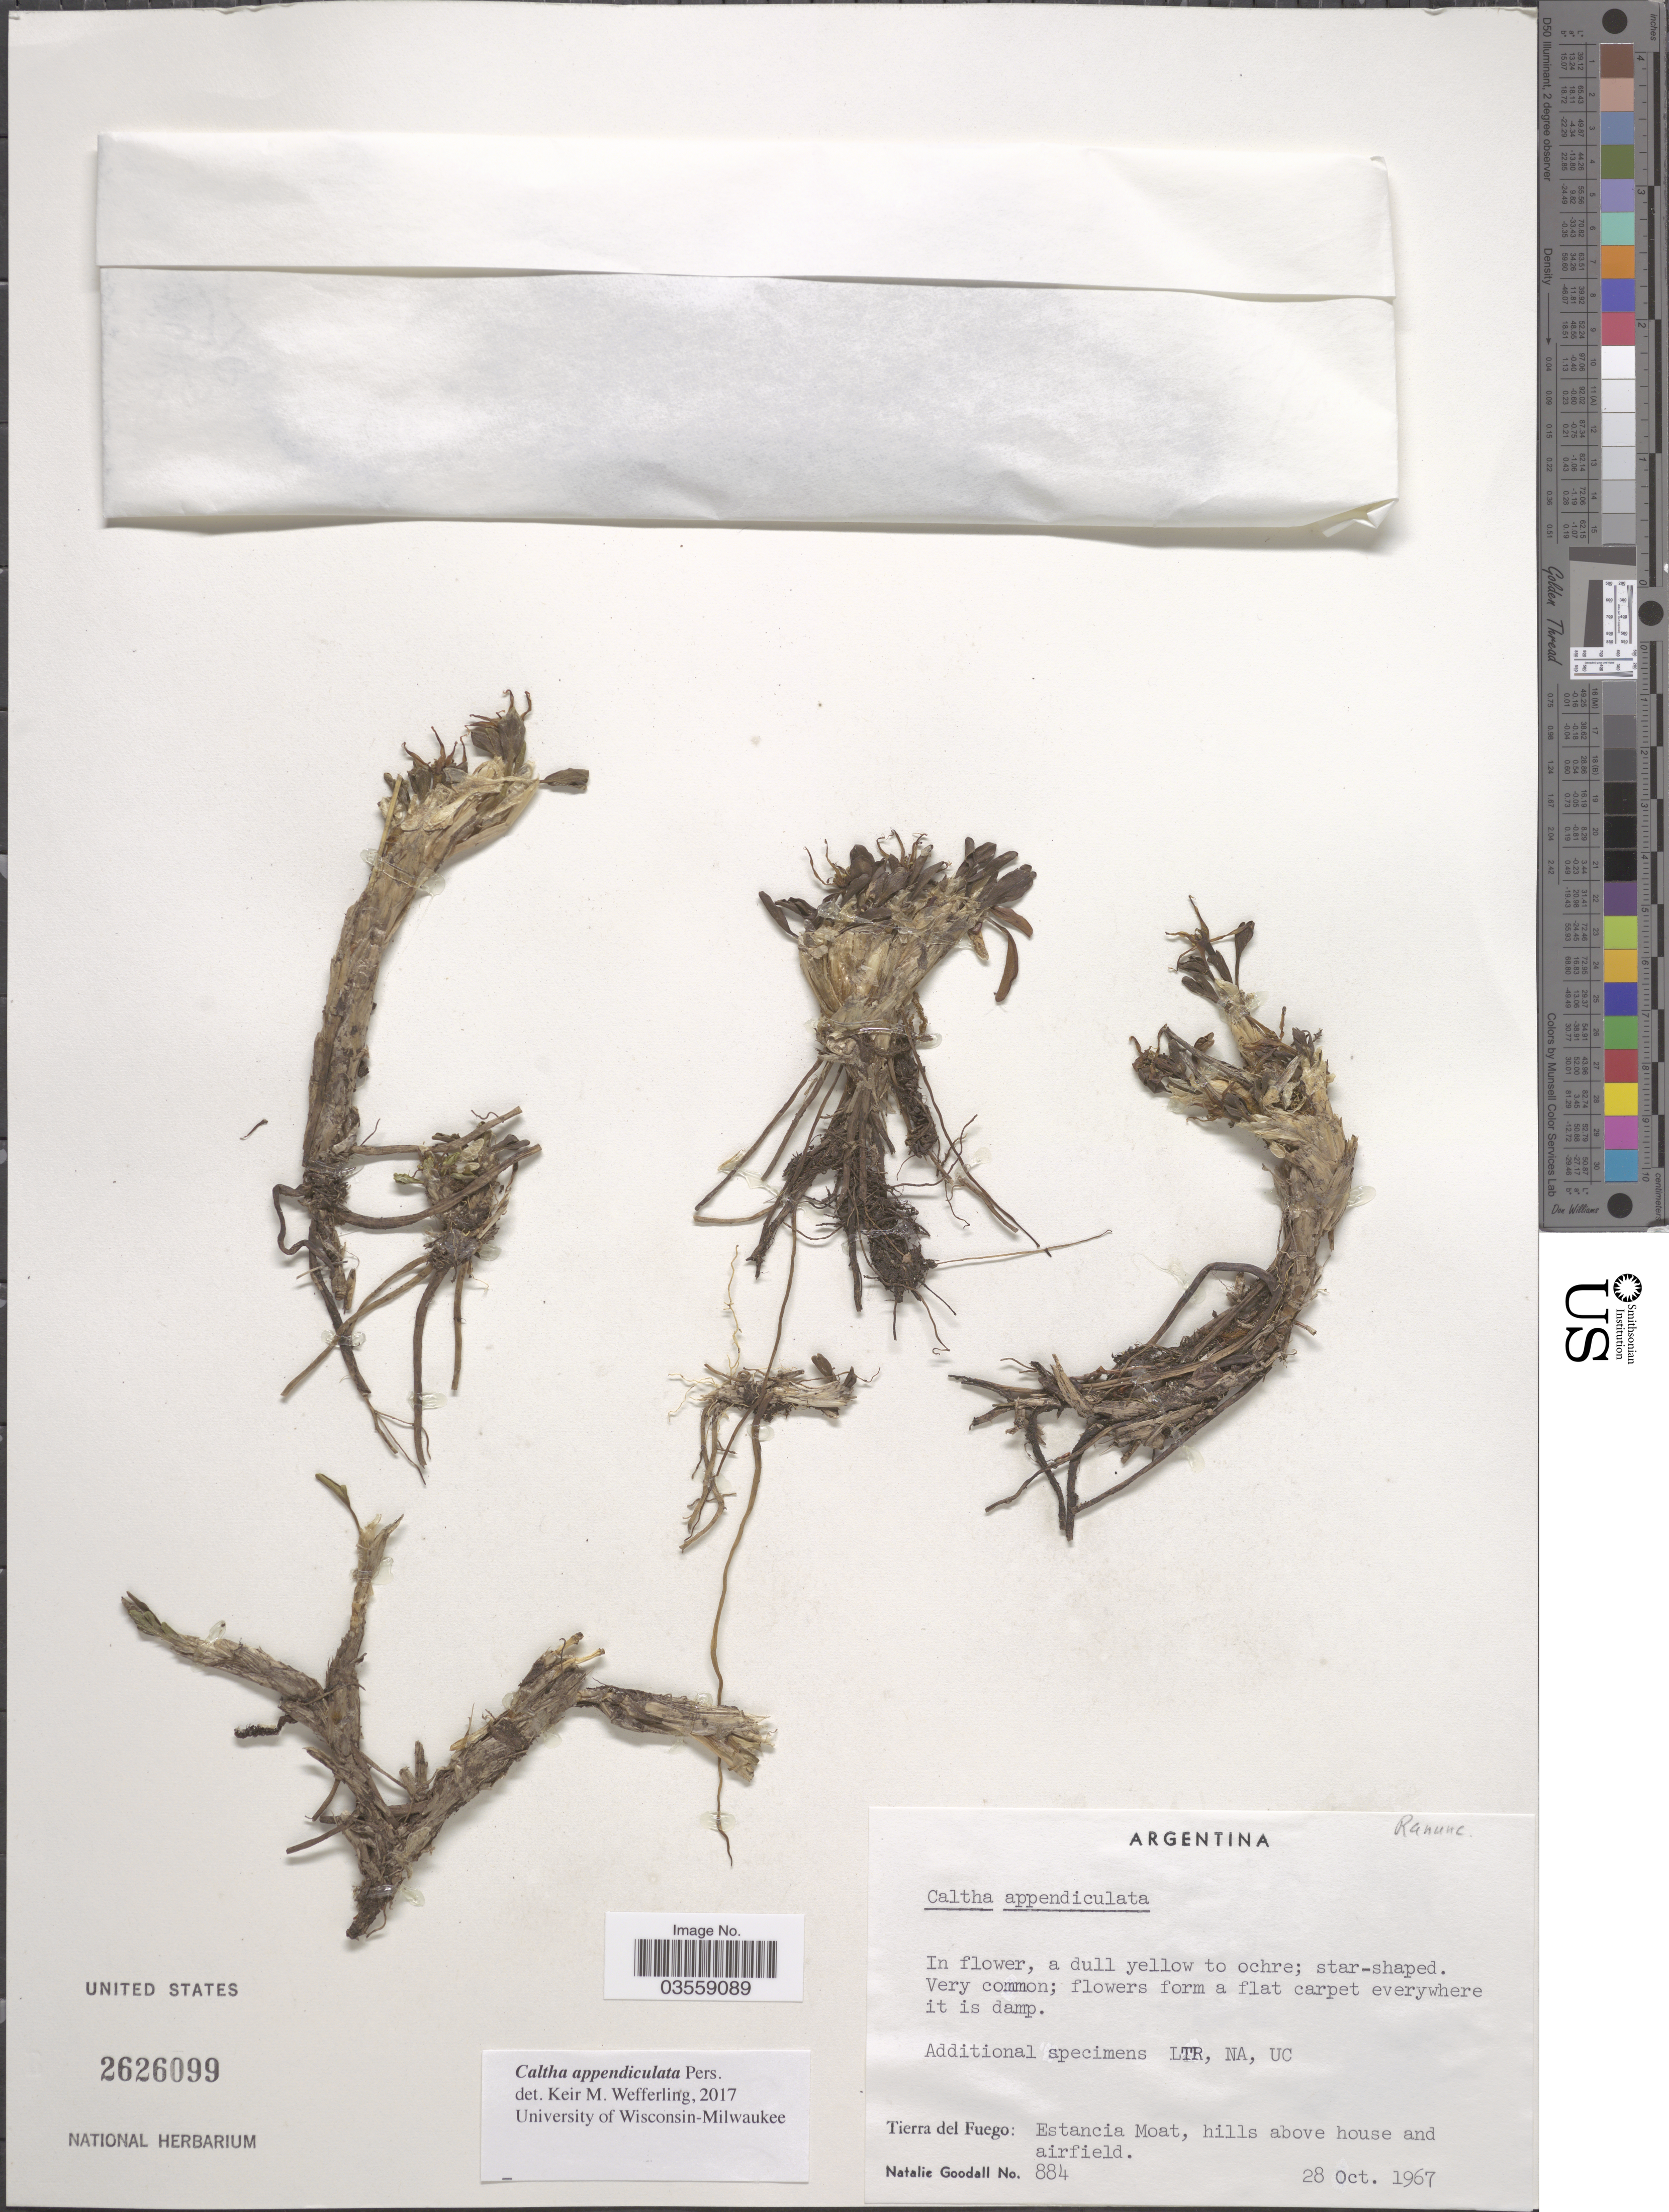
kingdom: Plantae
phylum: Tracheophyta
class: Magnoliopsida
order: Ranunculales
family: Ranunculaceae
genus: Caltha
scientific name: Caltha appendiculata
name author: Pers.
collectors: N. Goodall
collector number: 884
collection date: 1967-10-28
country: Argentina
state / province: Tierra del Fuego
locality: Estancia Moat, hills above house and airfield.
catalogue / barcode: US 2626099